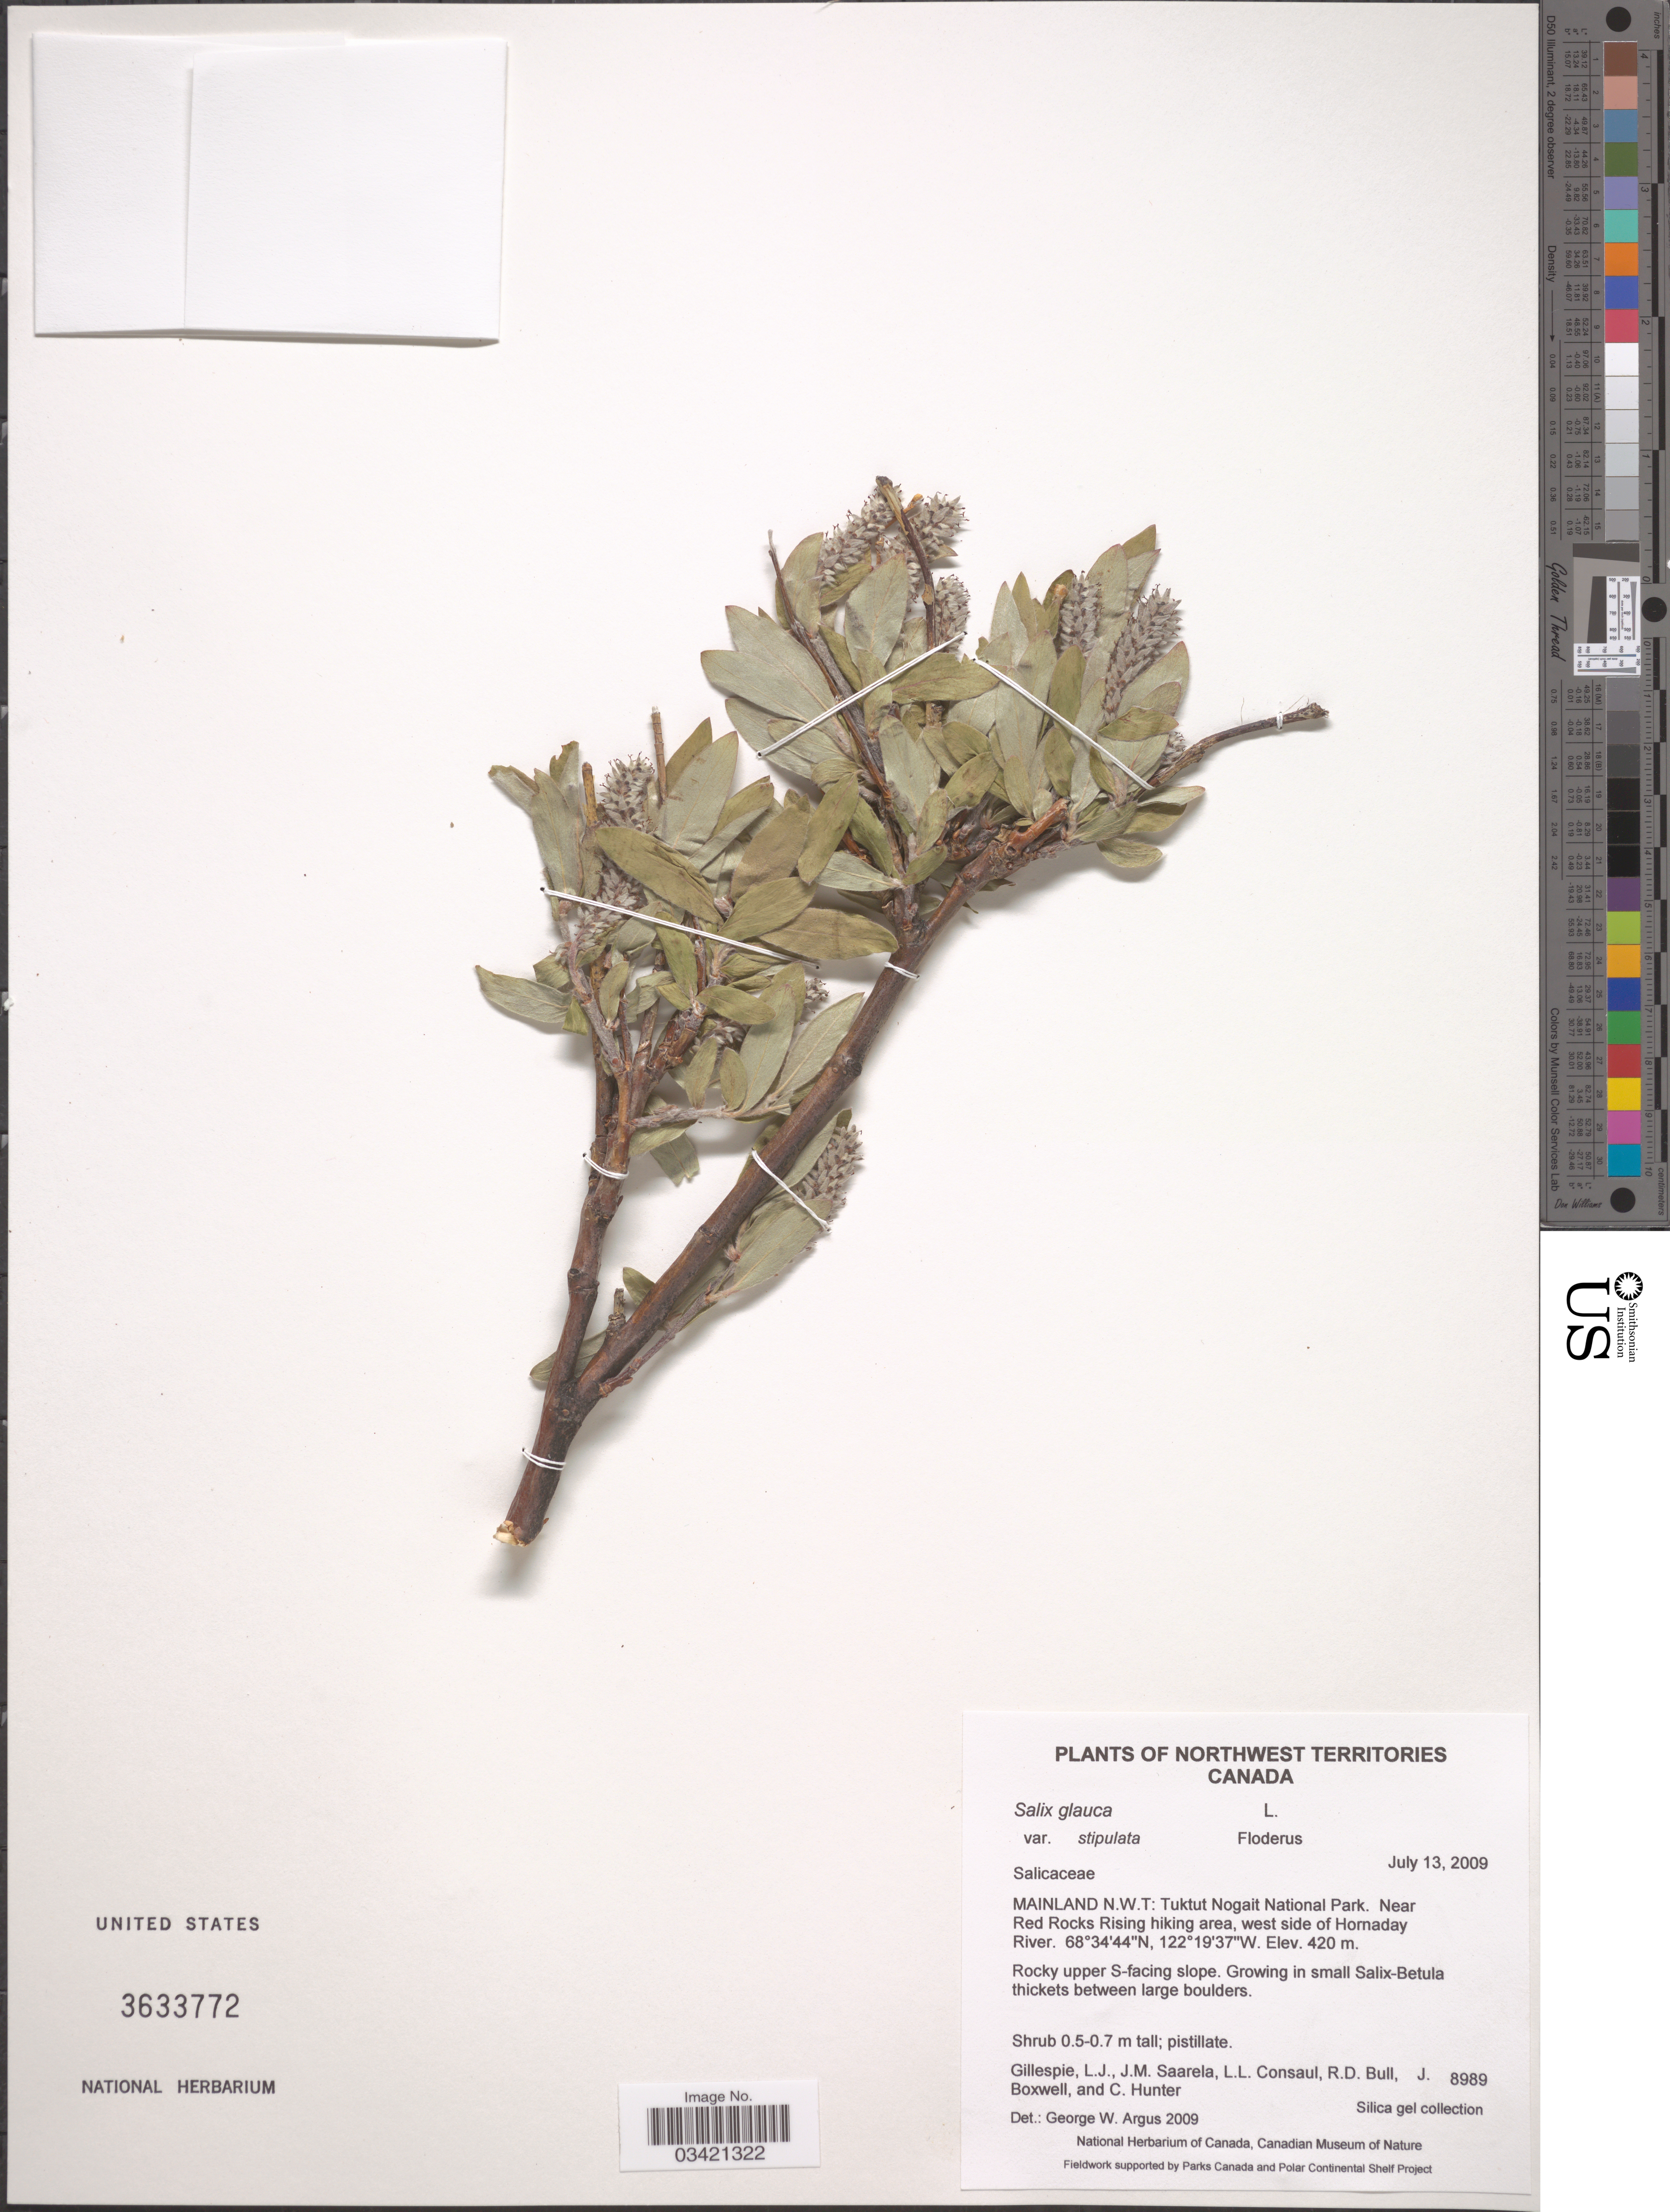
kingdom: Plantae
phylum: Tracheophyta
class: Magnoliopsida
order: Malpighiales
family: Salicaceae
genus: Salix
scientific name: Salix glauca var. stipulata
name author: Flod.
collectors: L. Gillespie, J. Saarela, L. Consaul, R. Bull & et al.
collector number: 8989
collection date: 2009-07-13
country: Canada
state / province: Northwest Territories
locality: Mainland N.W.T: Tuktut Nogait National Park. Near Red Rocks Rising hiking area, west side of Hornaday River. Rocky upper S-facing slope.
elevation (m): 420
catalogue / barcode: US 3633772